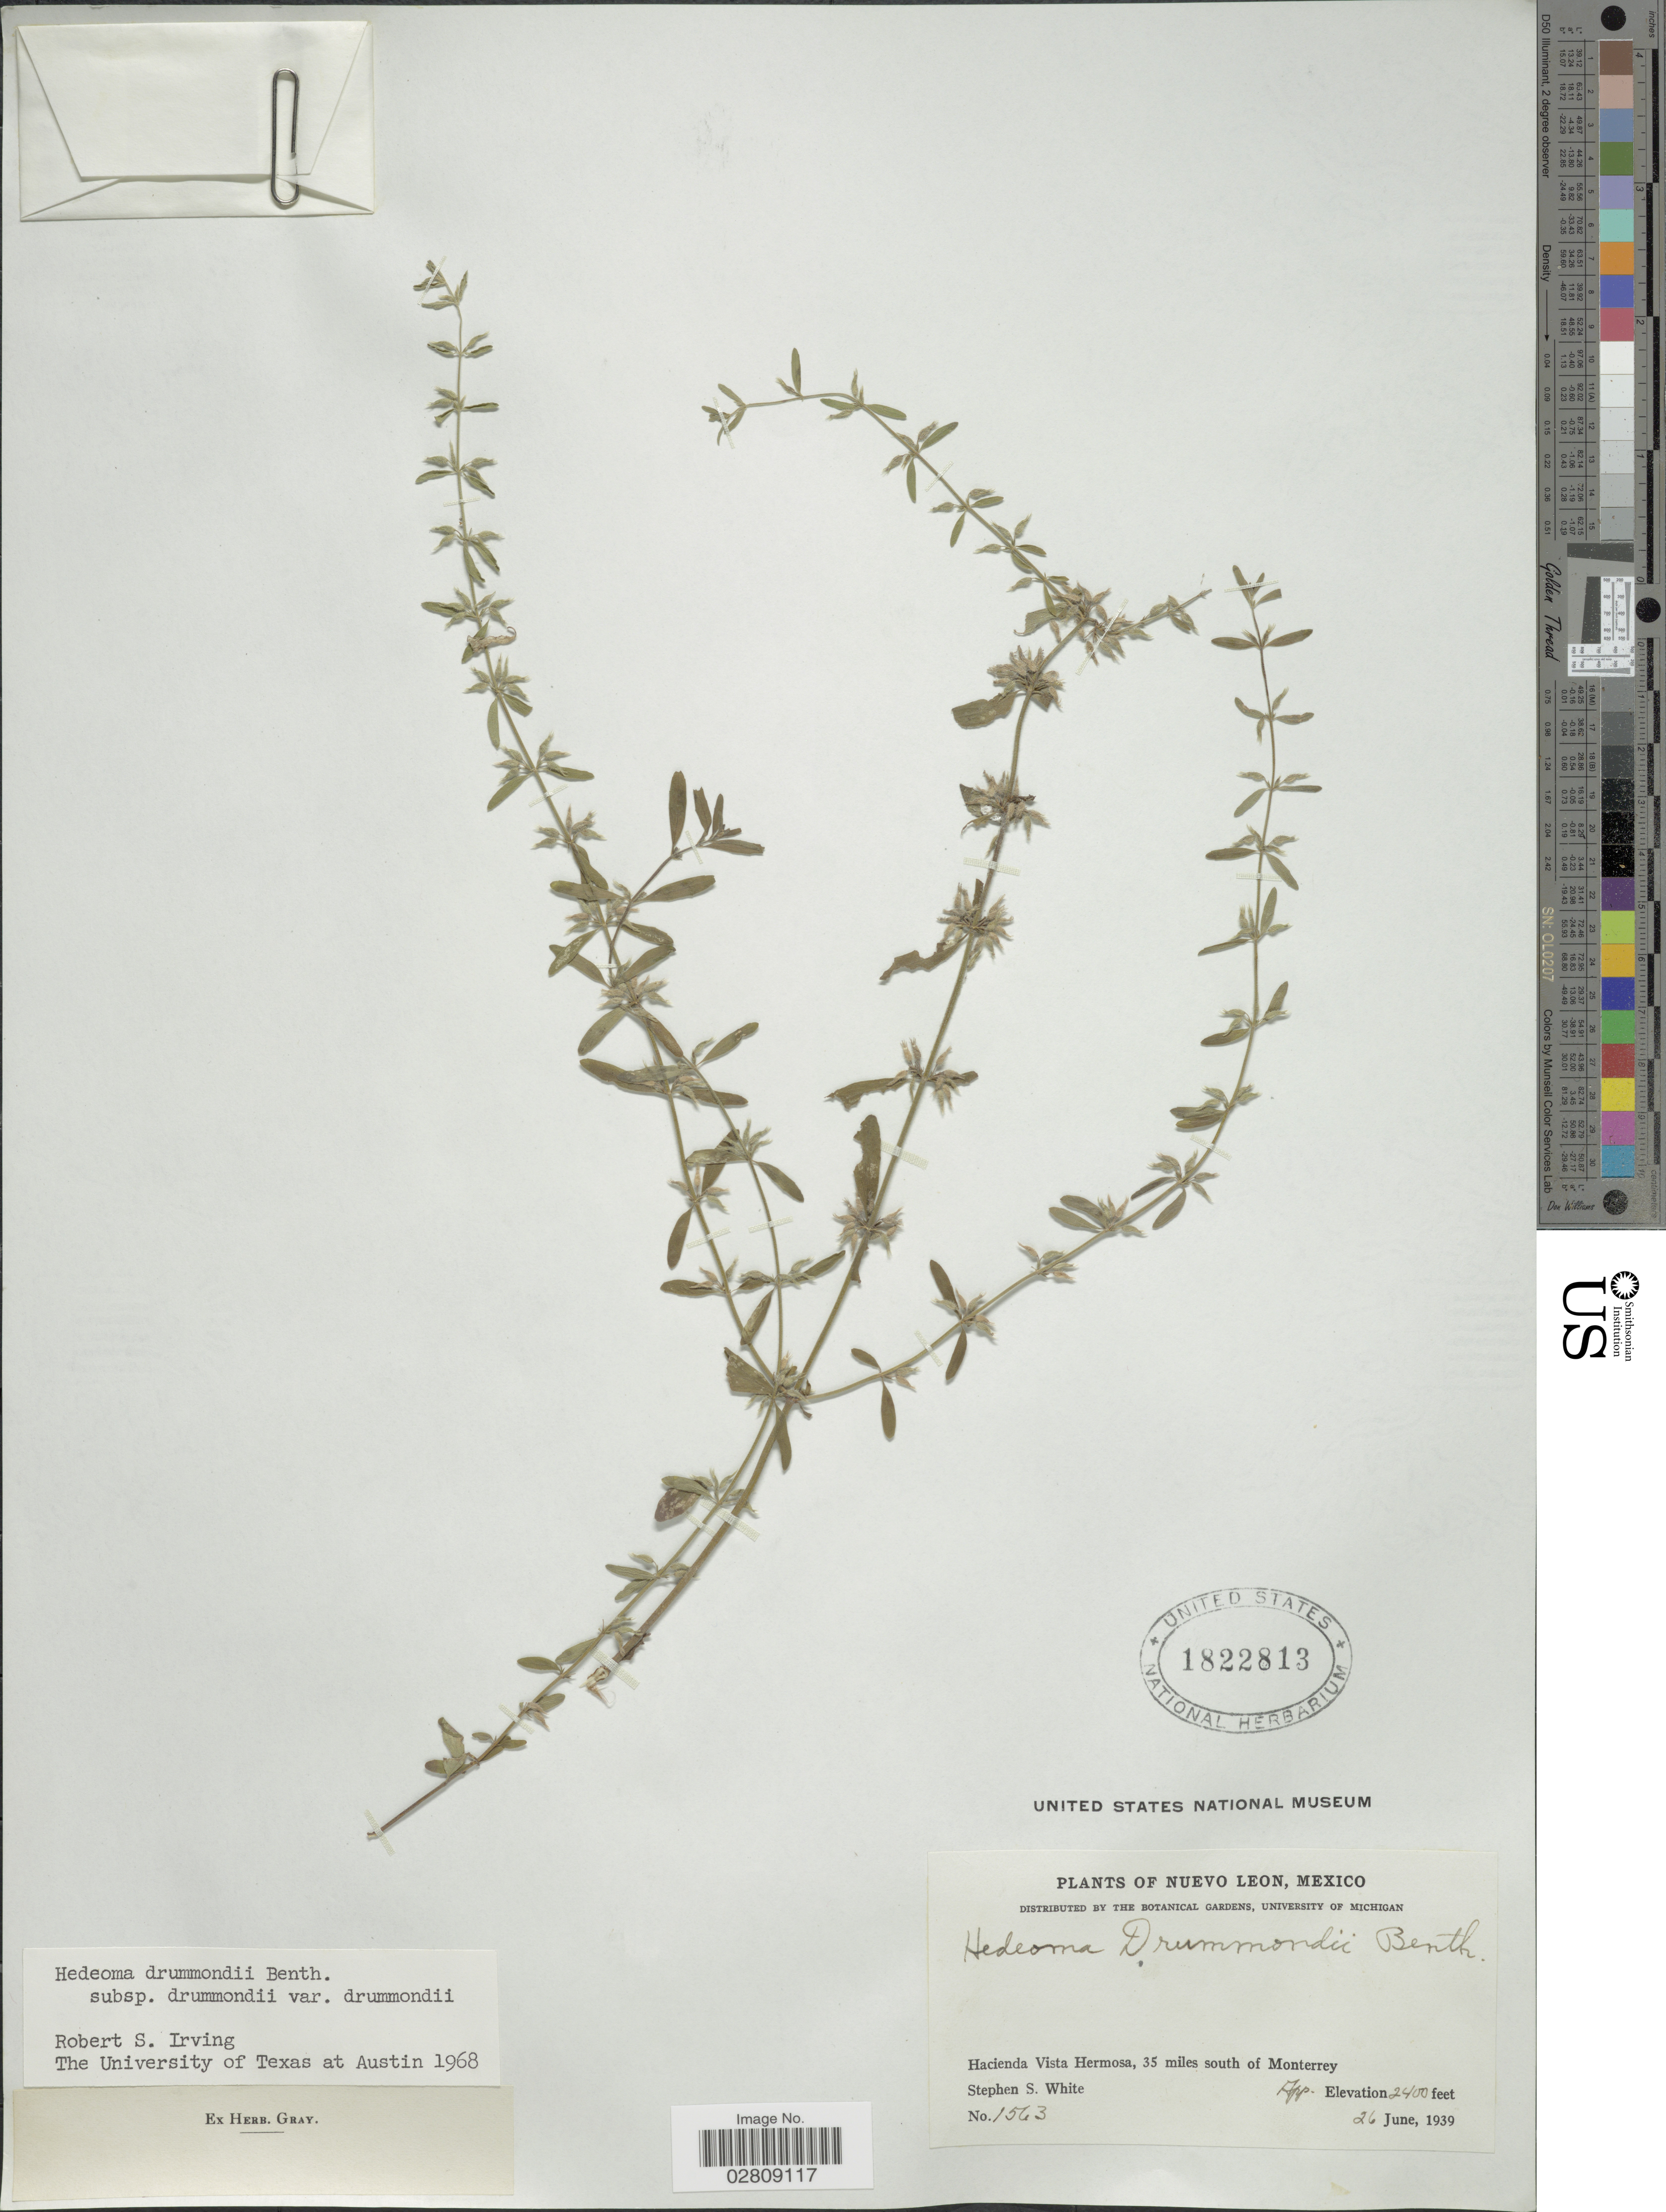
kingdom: Plantae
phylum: Tracheophyta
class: Magnoliopsida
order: Lamiales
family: Lamiaceae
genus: Hedeoma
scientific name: Hedeoma drummondii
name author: Benth.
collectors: S. S. White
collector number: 1563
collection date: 1939-06-26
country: Mexico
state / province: Nuevo León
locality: Hacienda Vista Hermosa, 35 miles south of Monterrey.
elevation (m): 732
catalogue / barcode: US 1822813